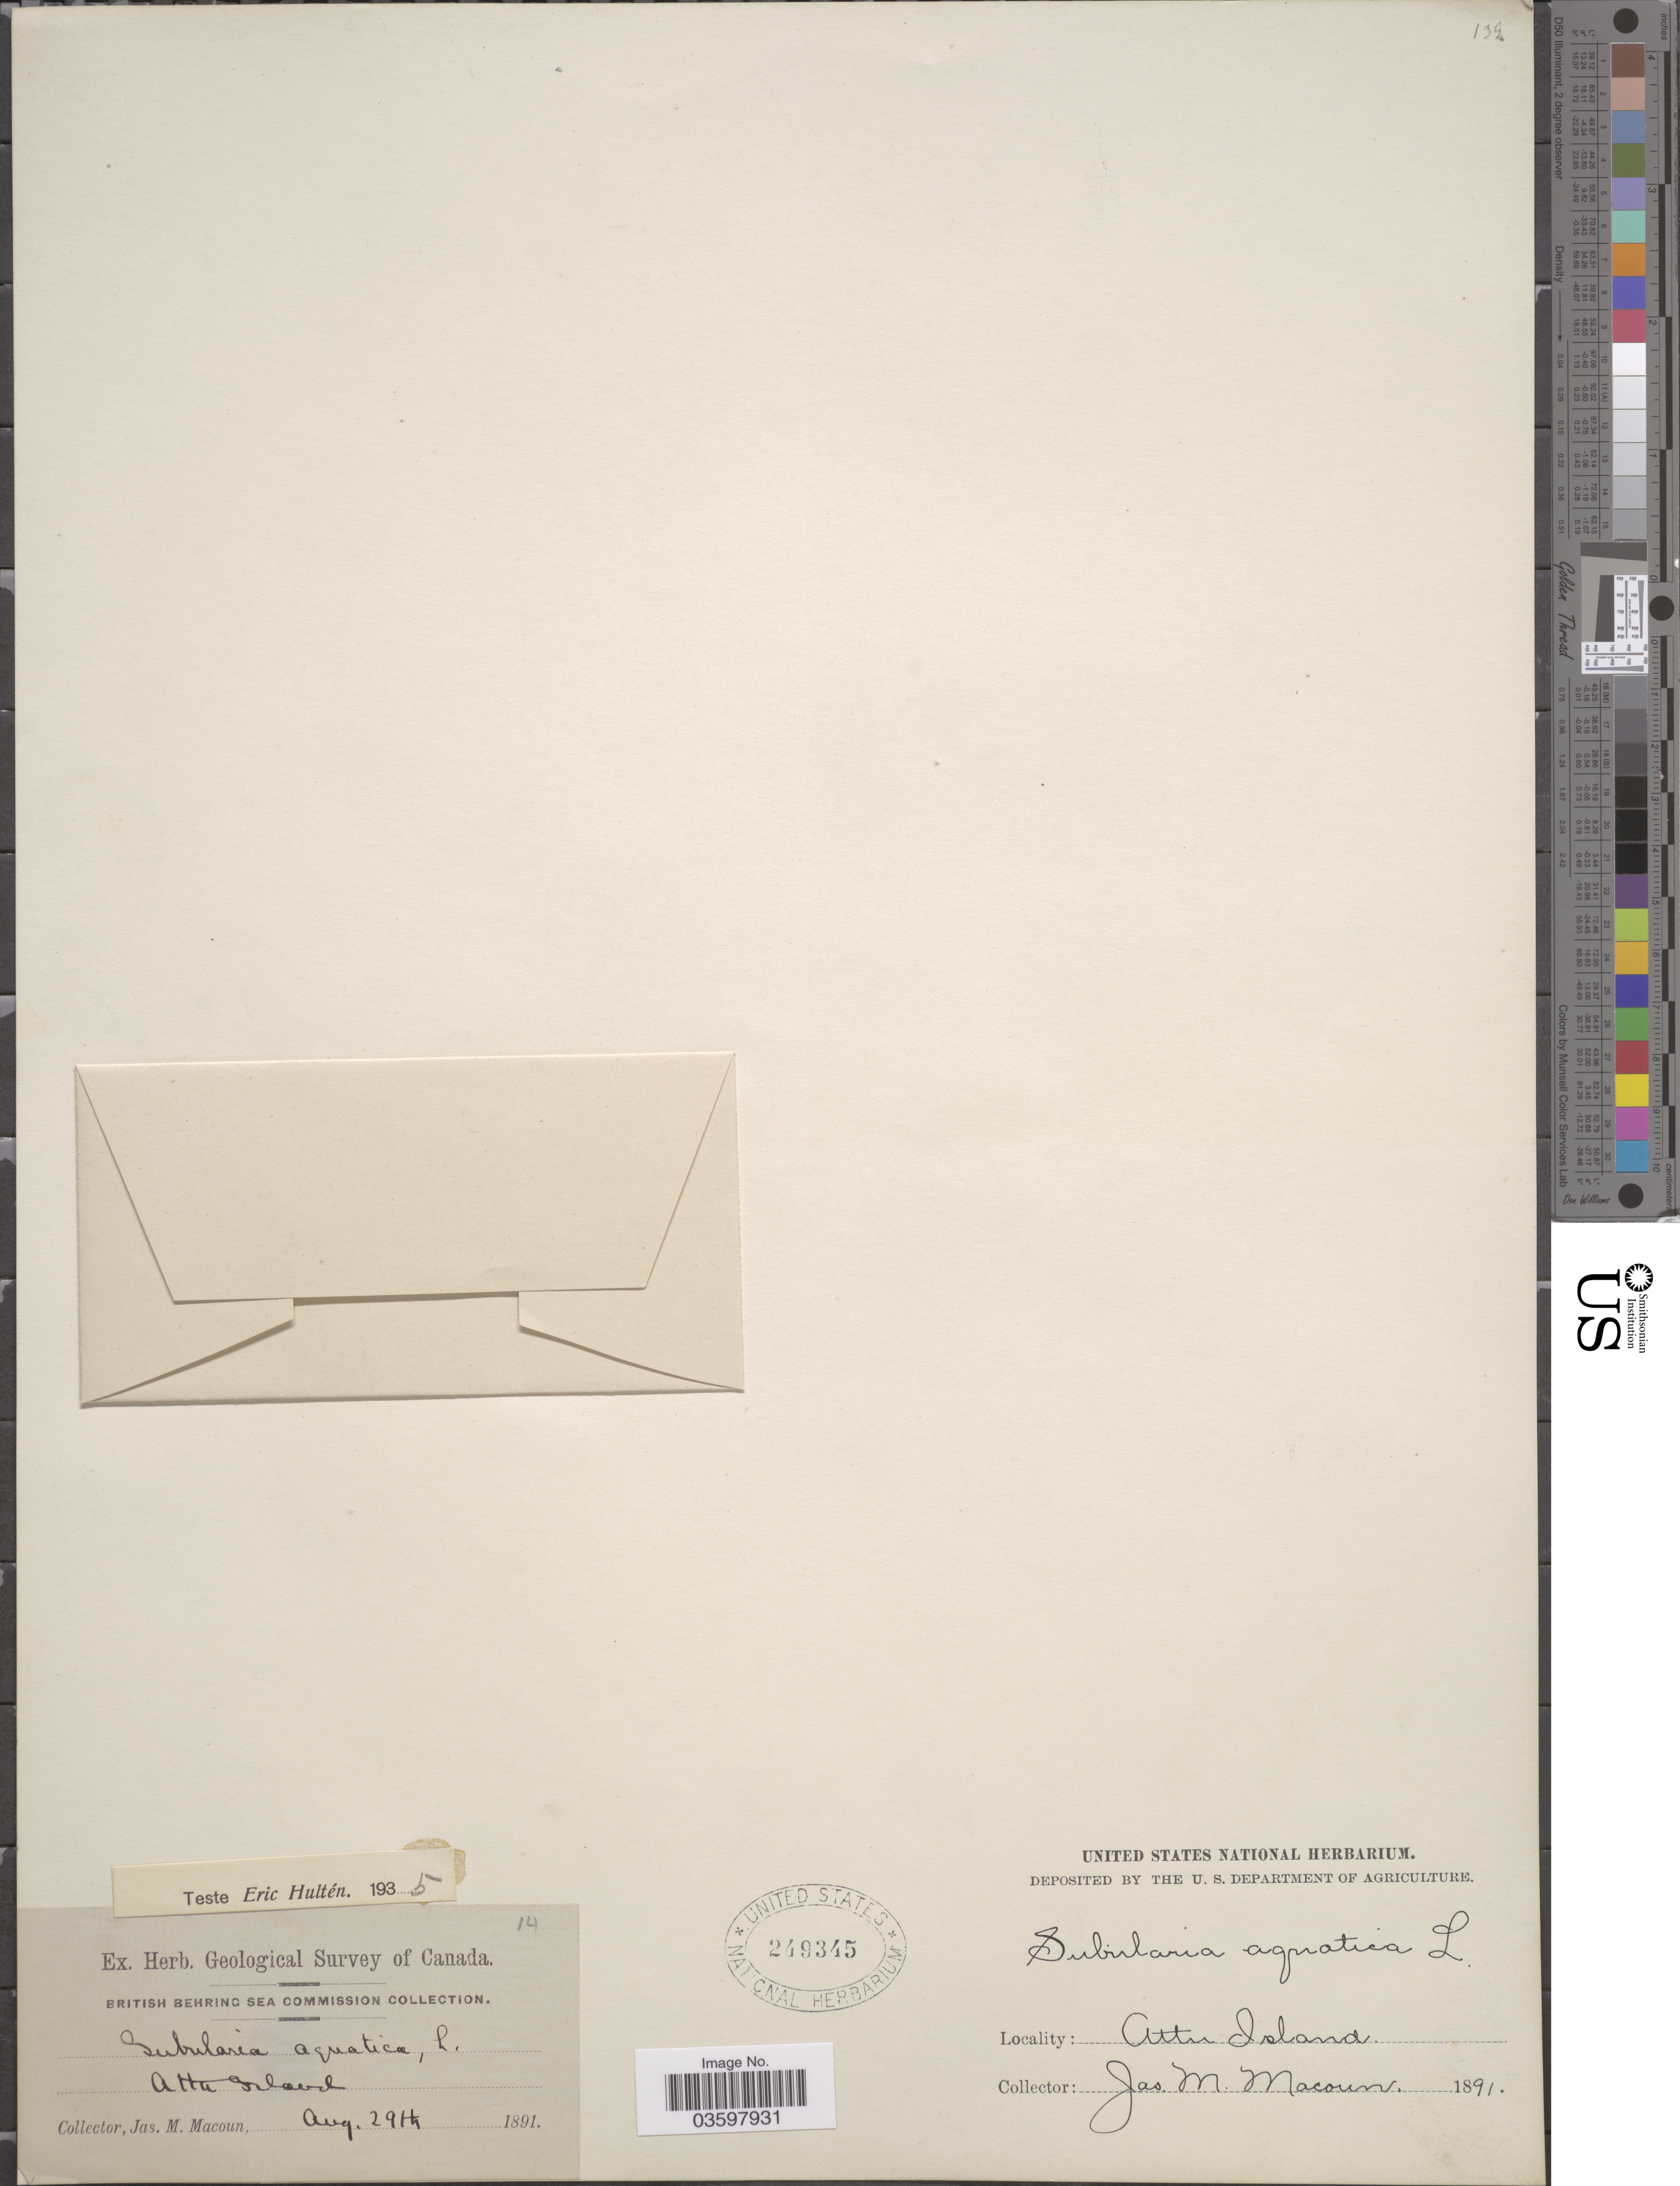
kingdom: Plantae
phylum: Tracheophyta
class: Magnoliopsida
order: Brassicales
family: Brassicaceae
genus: Subularia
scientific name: Subularia aquatica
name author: L.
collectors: J. M. Macoun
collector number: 14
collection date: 1891-08-29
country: United States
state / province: Alaska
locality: Attu Island.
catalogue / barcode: US 249345